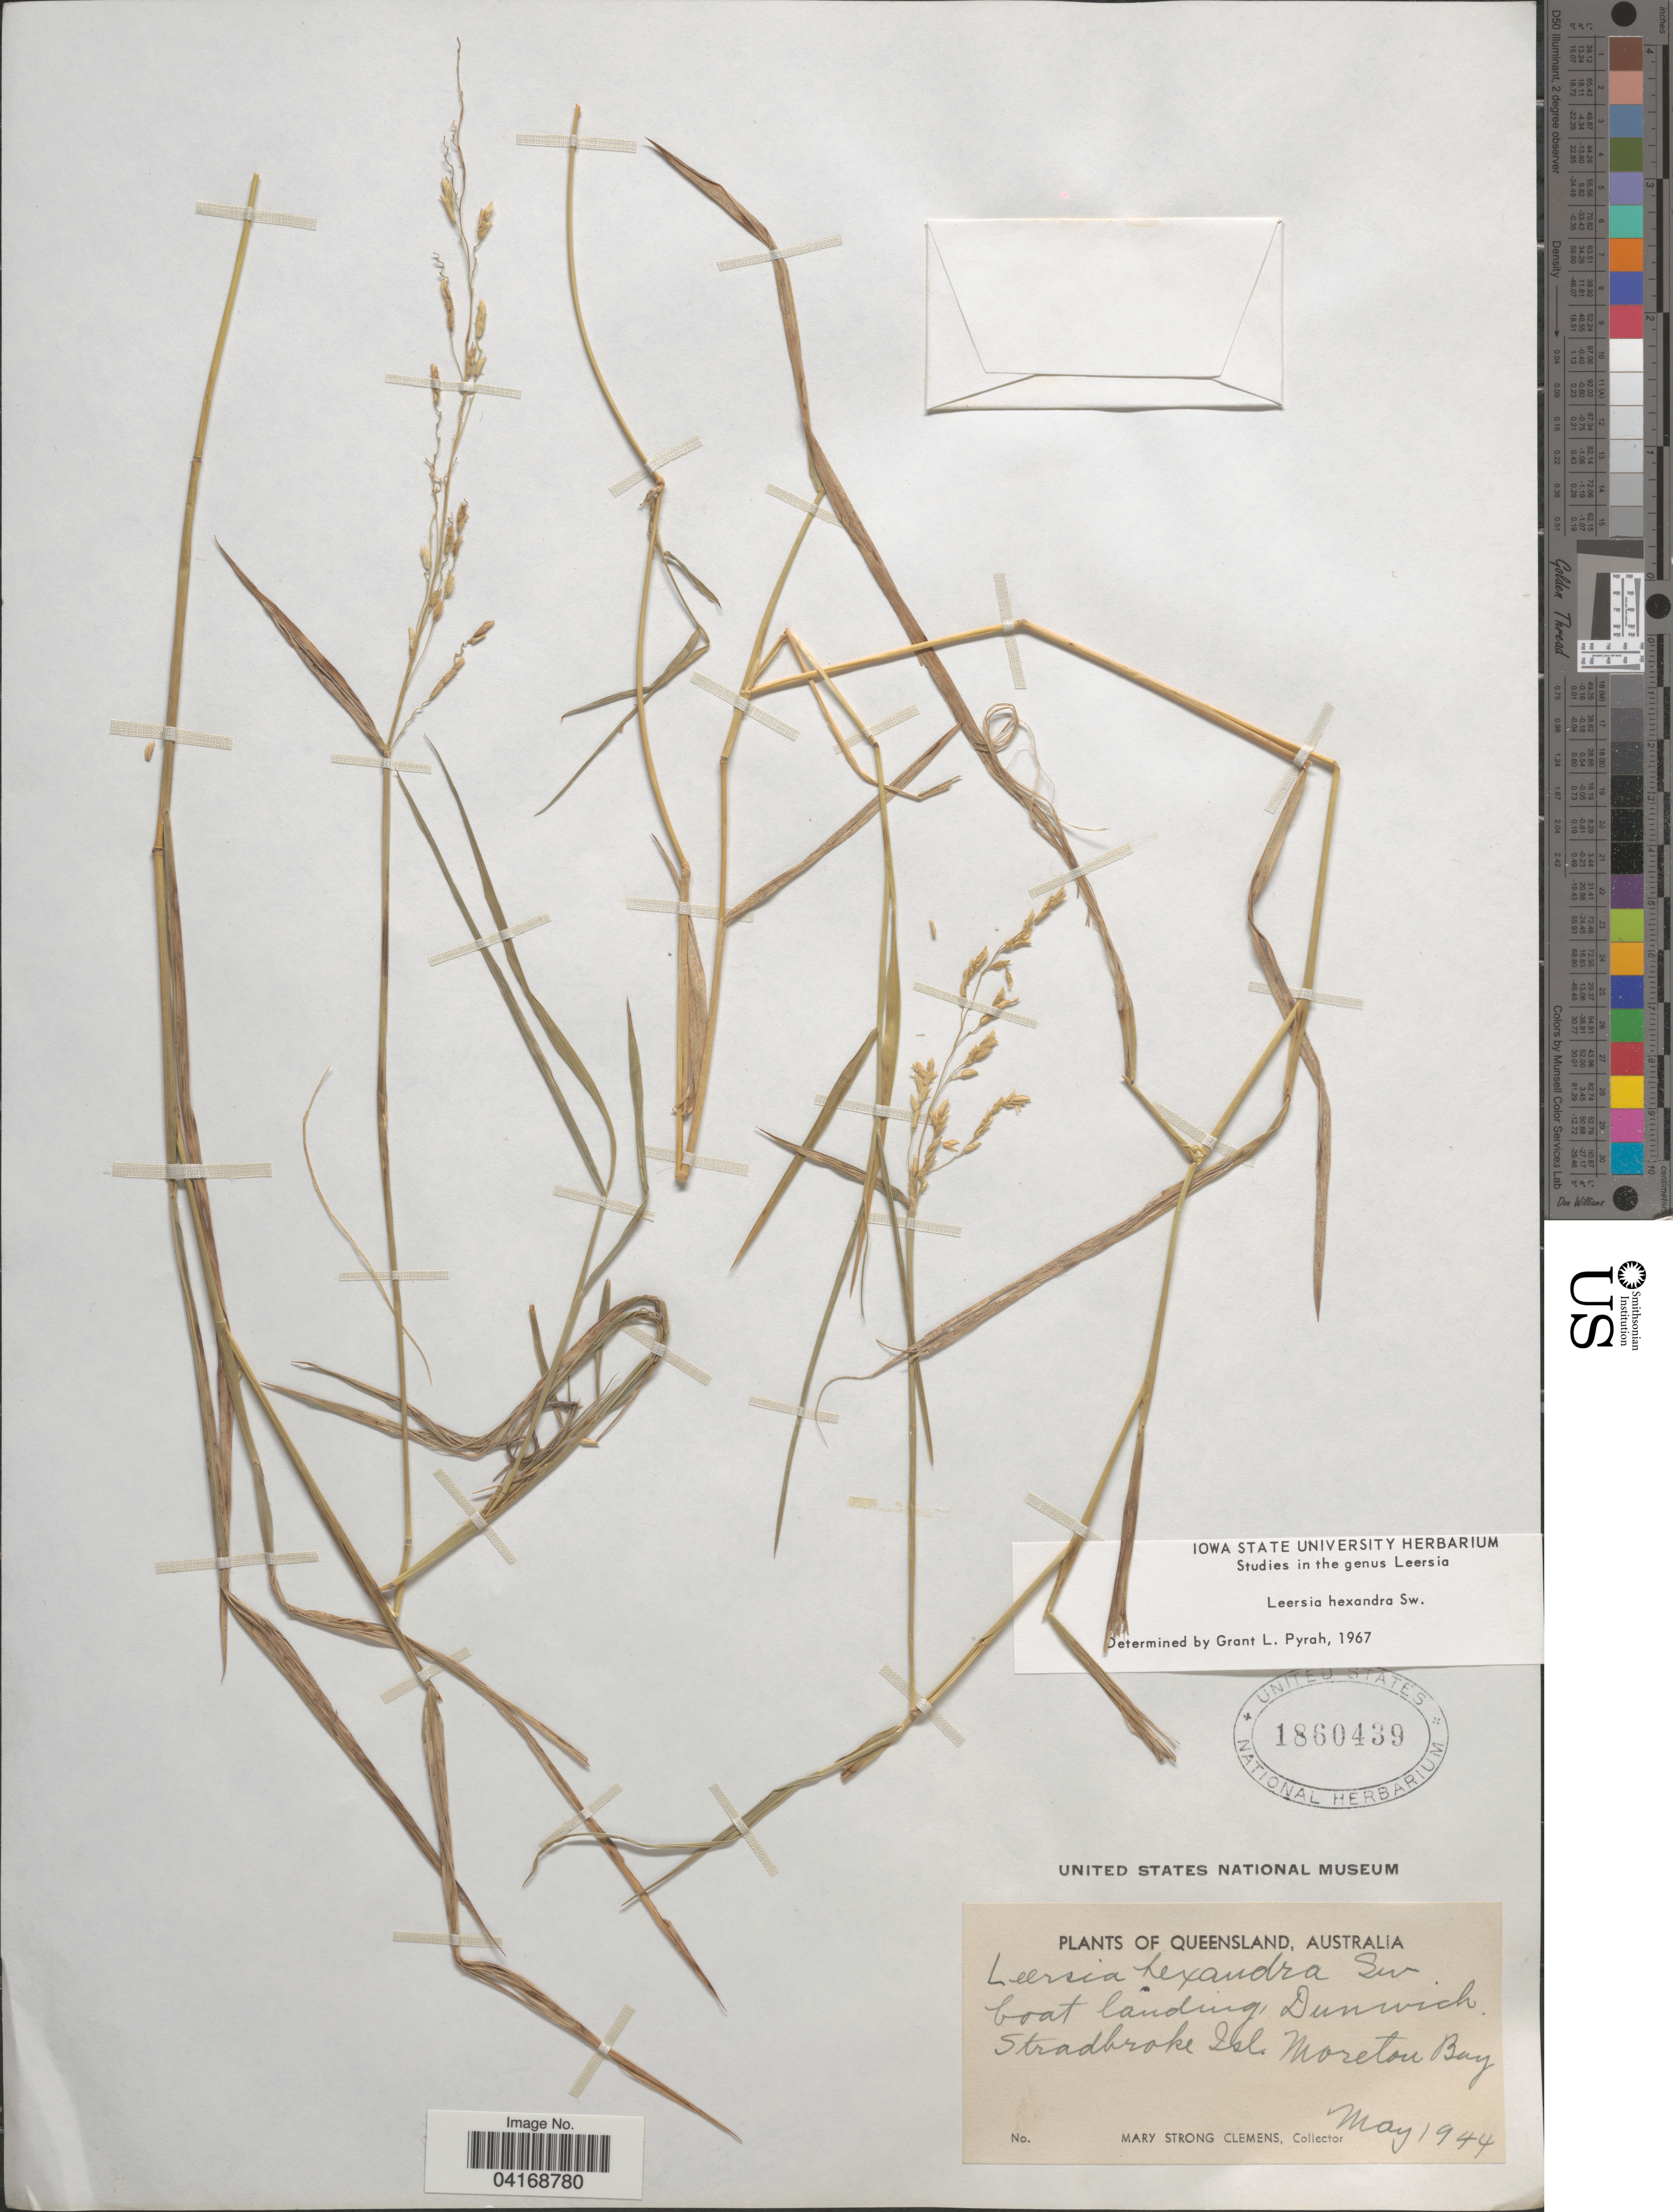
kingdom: Plantae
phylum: Tracheophyta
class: Liliopsida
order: Poales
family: Poaceae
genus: Leersia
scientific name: Leersia hexandra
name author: Sw.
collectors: M. S. Clemens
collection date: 1944-05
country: Australia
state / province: Queensland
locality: Boat landing, Dunwich. Stradbroke Isl. Moreton Bay.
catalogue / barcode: US 1860439